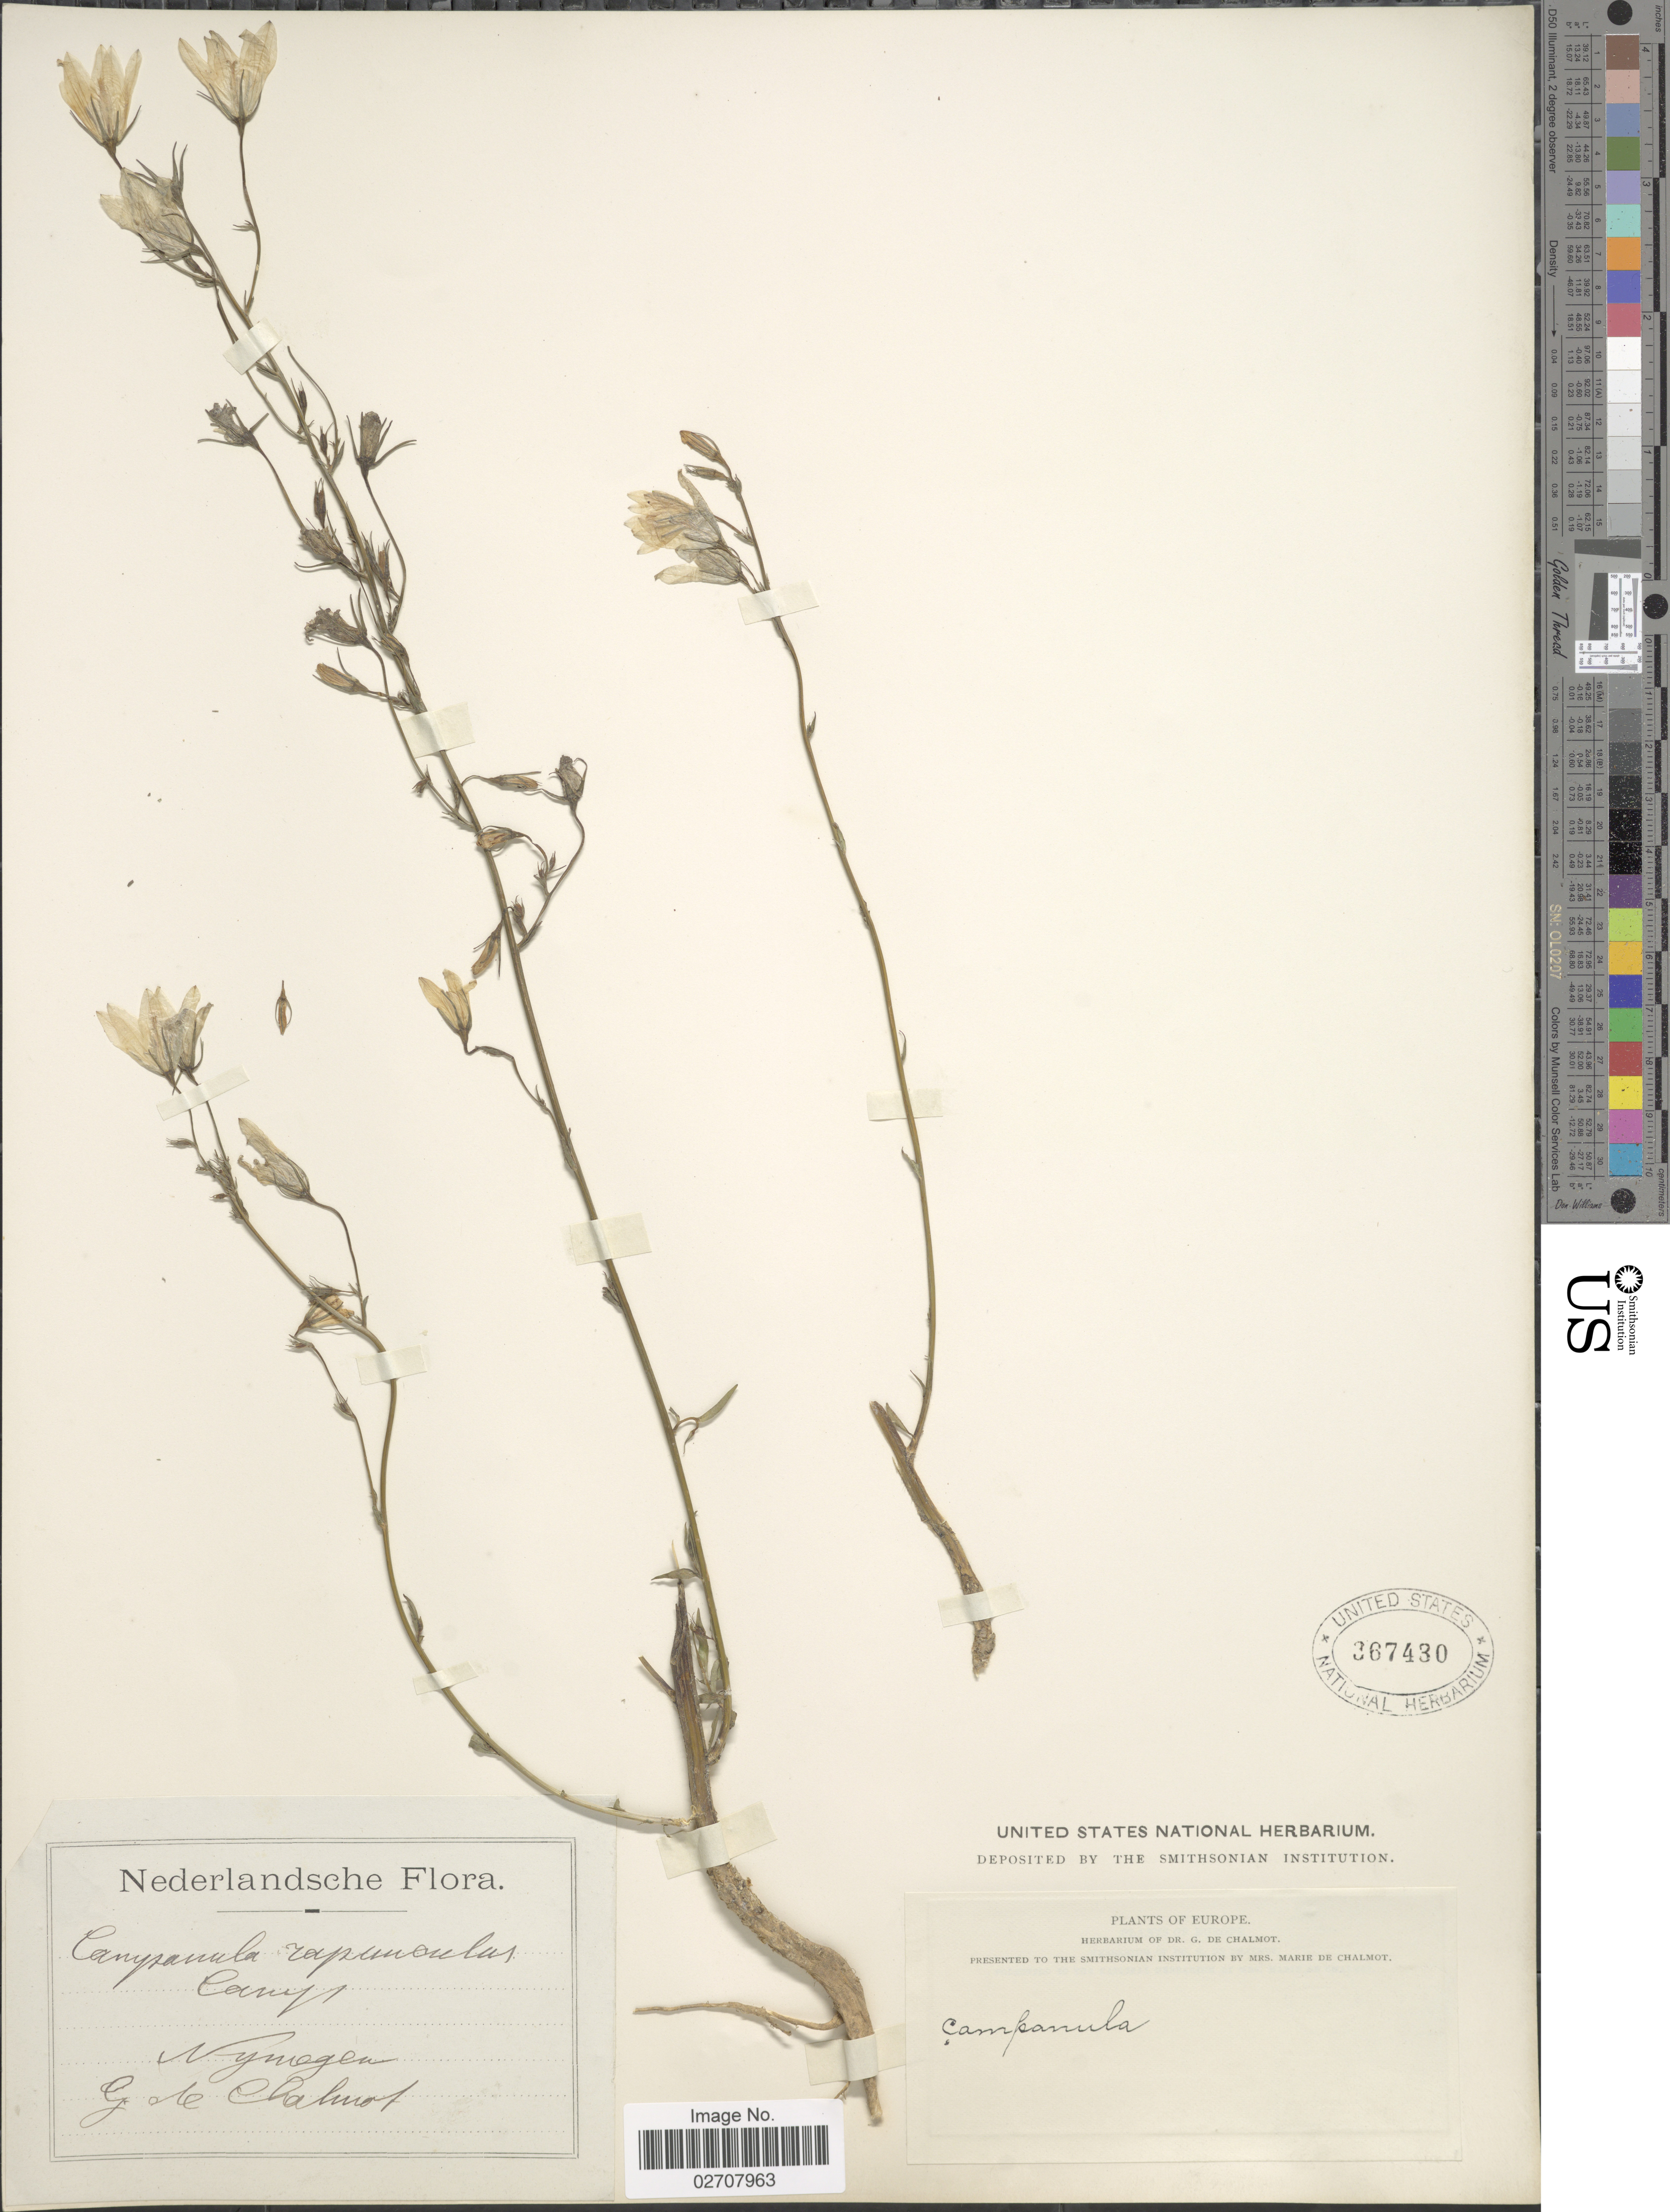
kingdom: Plantae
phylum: Tracheophyta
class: Magnoliopsida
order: Asterales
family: Campanulaceae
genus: Campanula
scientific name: Campanula rapunculus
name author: L.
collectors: G. de Chalmot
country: Netherlands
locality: Nijmegen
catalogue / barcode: US 367430